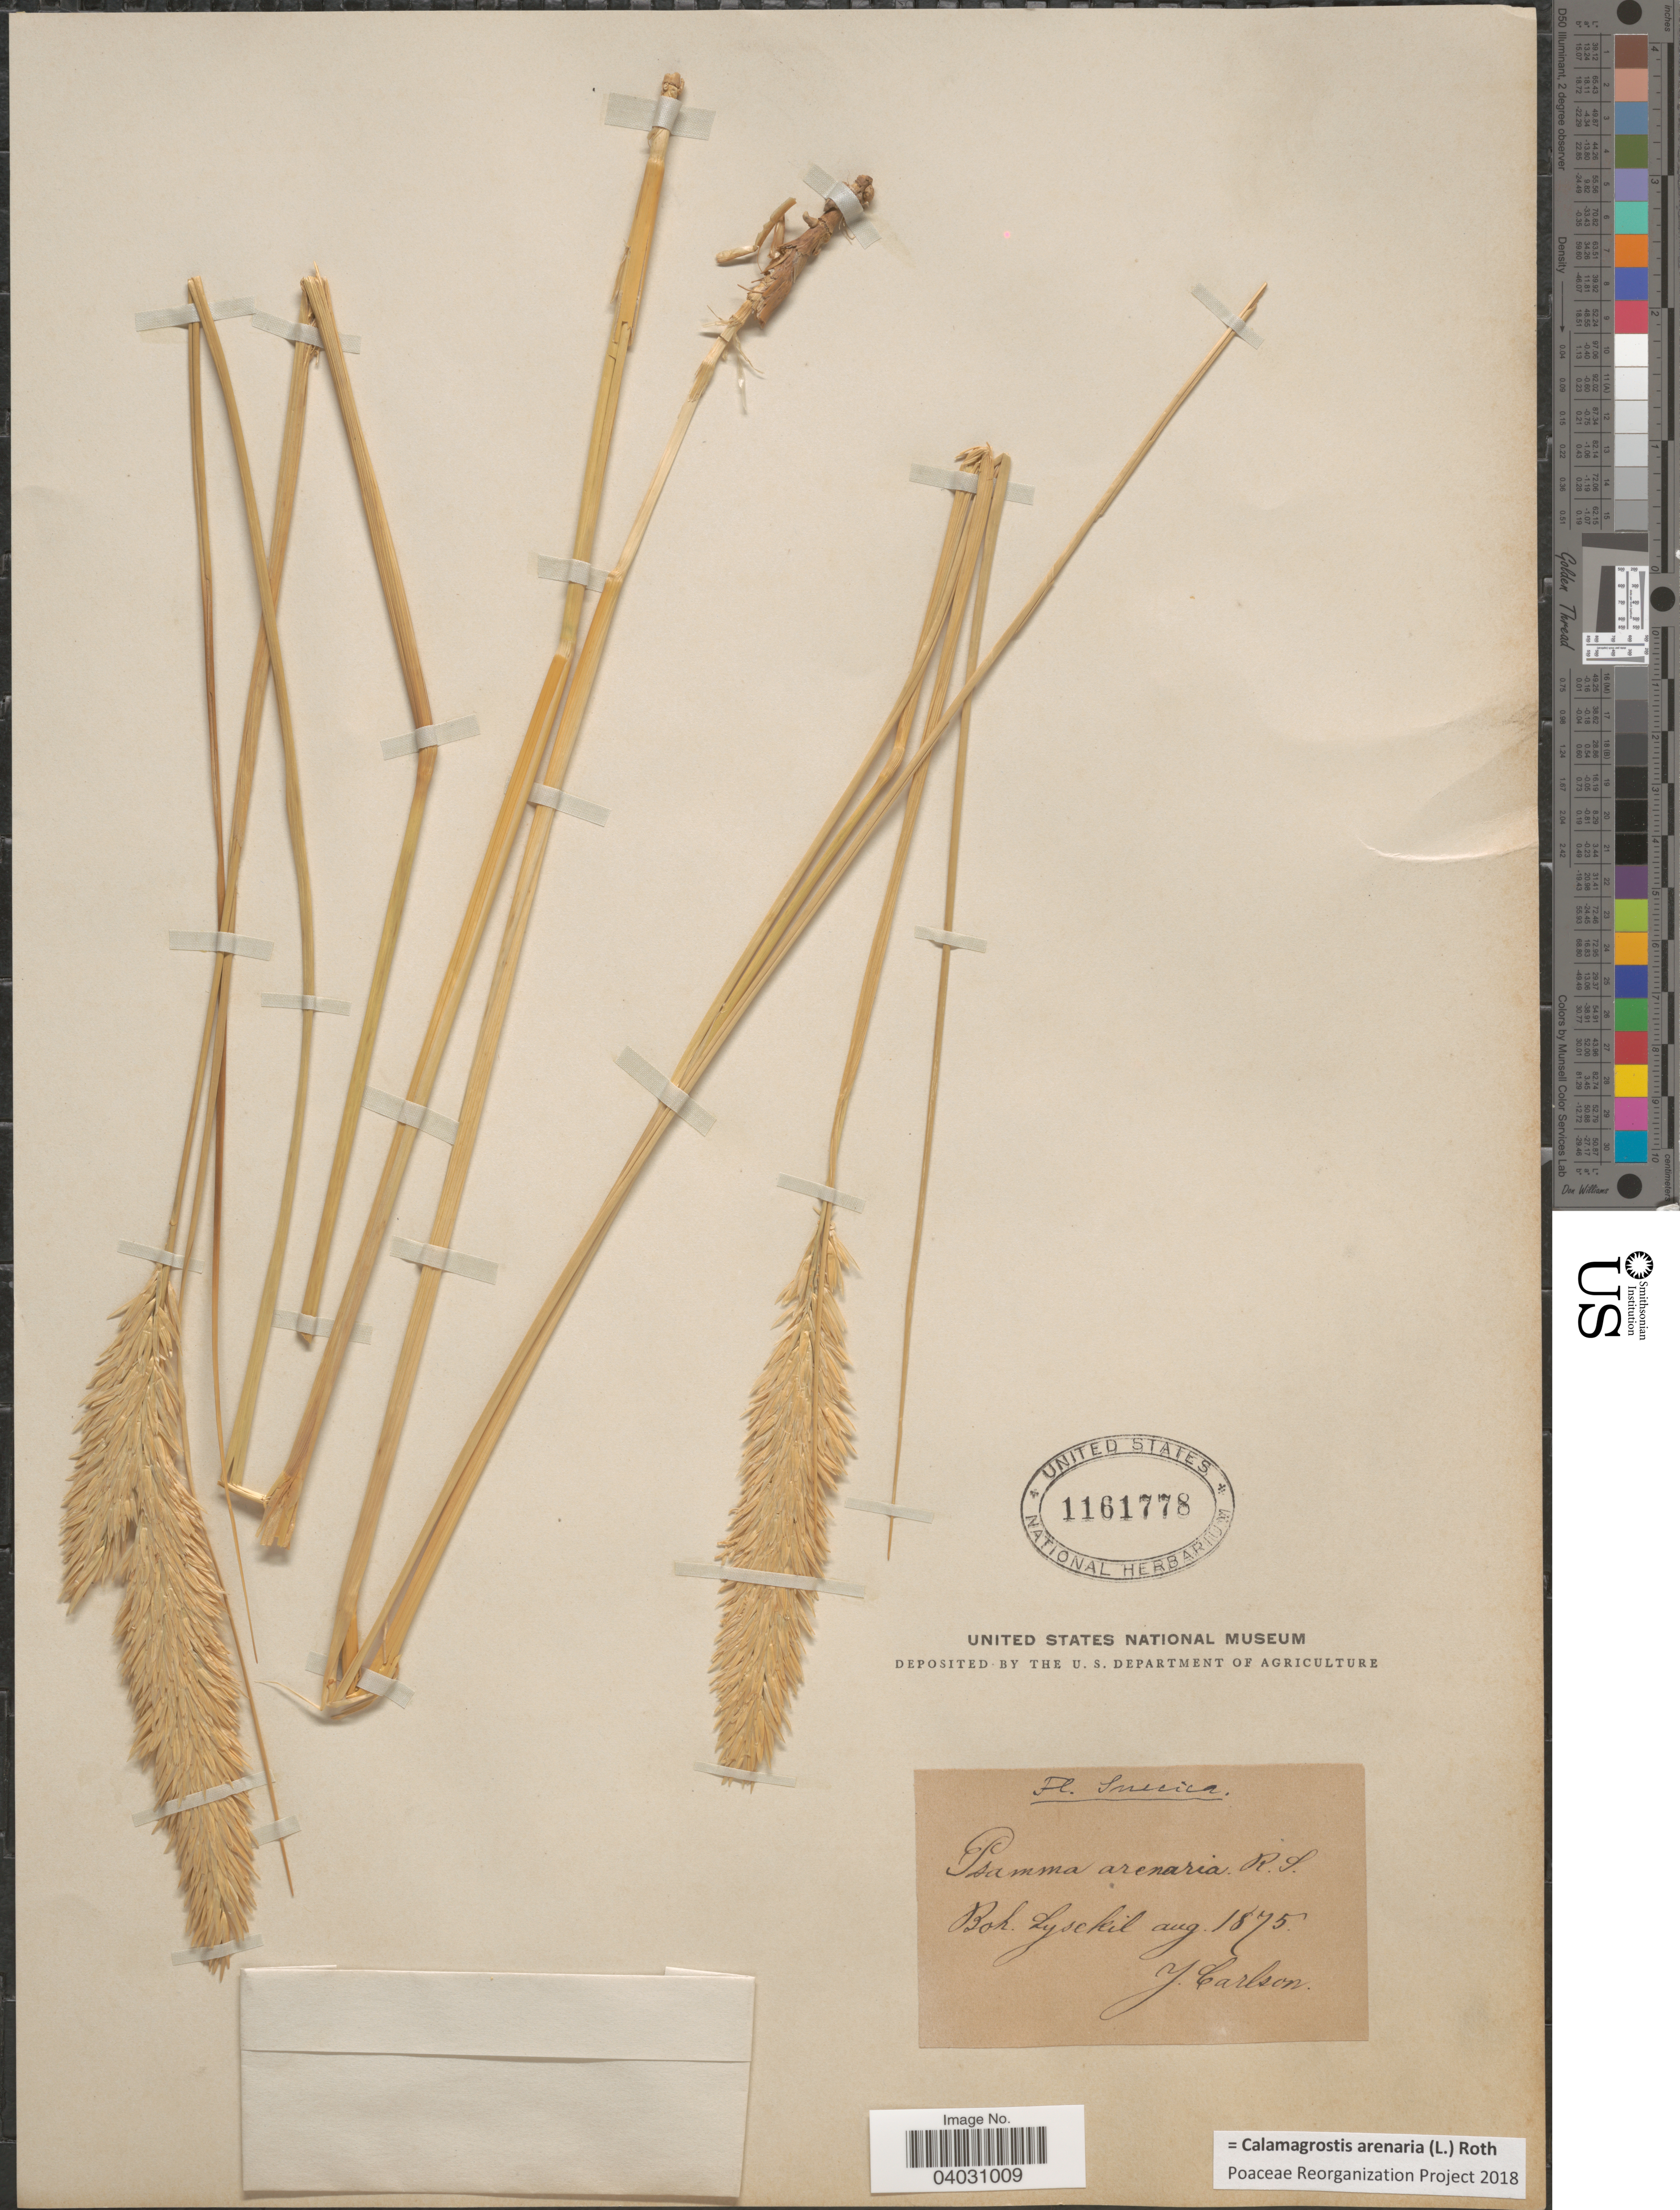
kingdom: Plantae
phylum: Tracheophyta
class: Liliopsida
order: Poales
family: Poaceae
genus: Calamagrostis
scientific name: Calamagrostis arenaria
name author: (L.) Roth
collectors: J. Carlson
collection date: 1875-08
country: Sweden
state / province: Västra Götaland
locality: Suecica. Boh. Lysekil.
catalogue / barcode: US 1161778